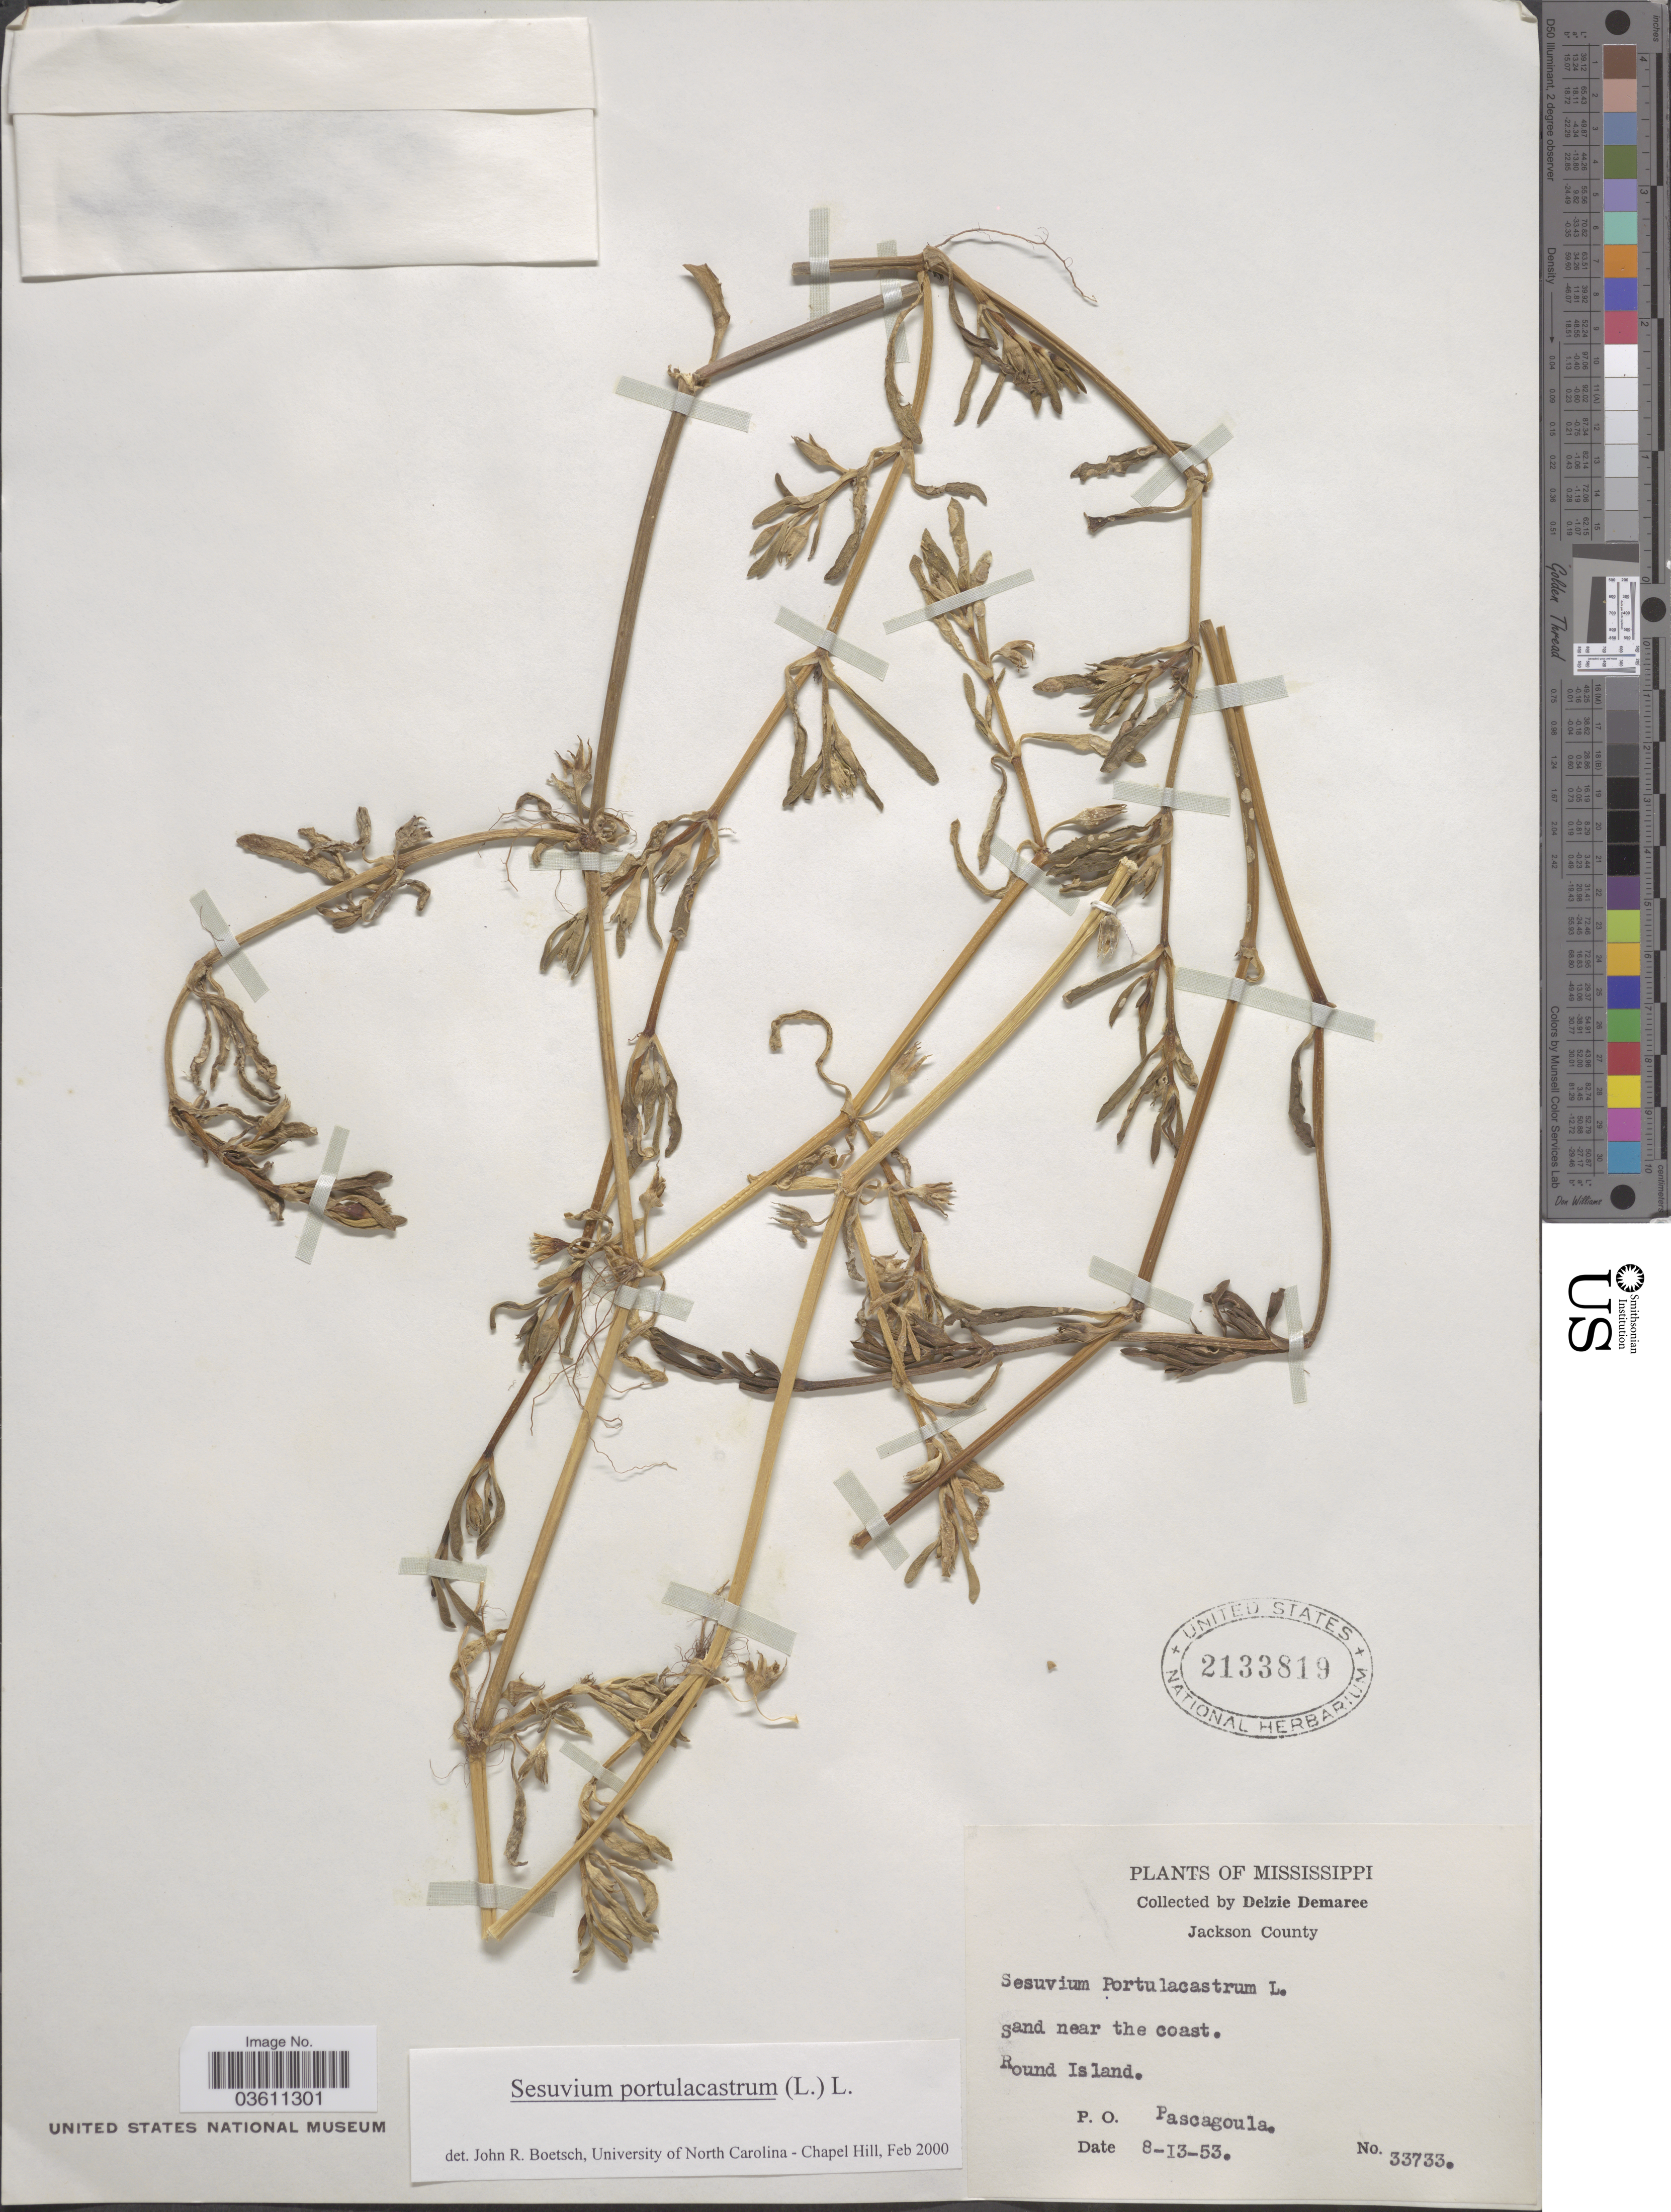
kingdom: Plantae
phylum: Tracheophyta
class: Magnoliopsida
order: Caryophyllales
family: Aizoaceae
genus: Sesuvium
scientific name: Sesuvium portulacastrum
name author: (L.) L.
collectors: D. Demaree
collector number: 33733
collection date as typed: Transcribed d/m/y: 13/8/53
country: United States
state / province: Mississippi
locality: Jackson County. Round Island. P. O. Pascagoula.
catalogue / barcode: US 2133819